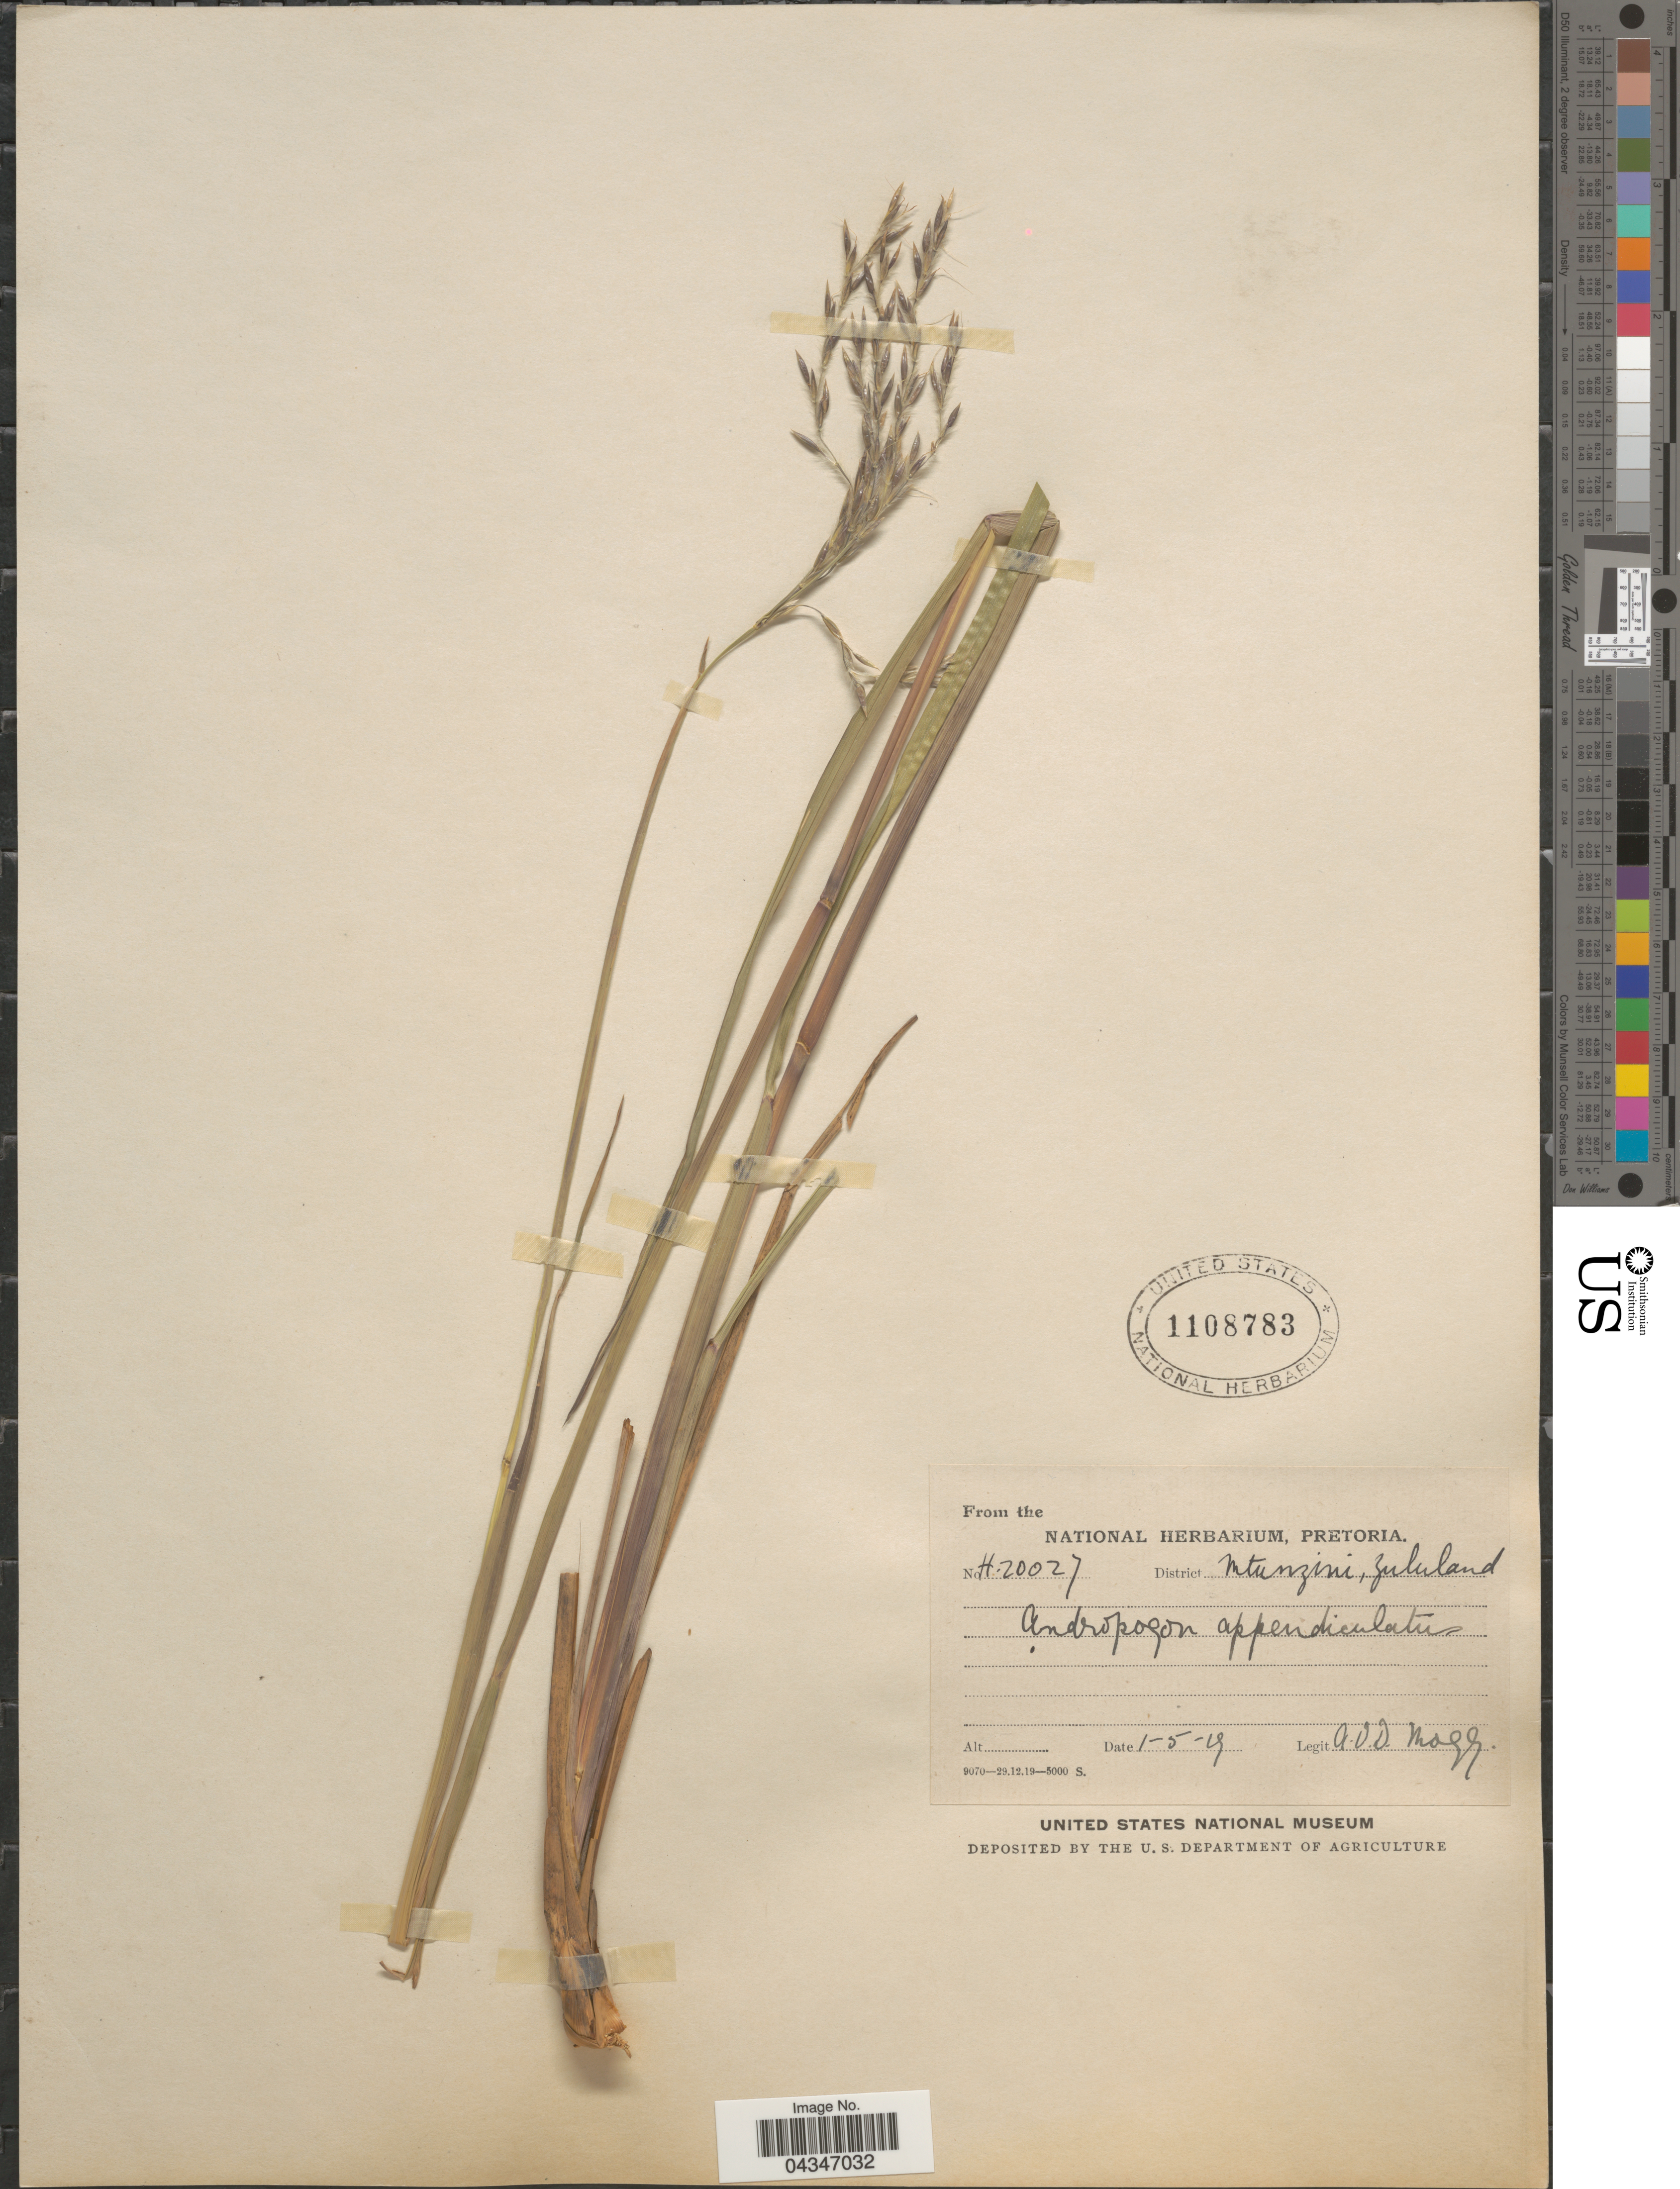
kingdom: Plantae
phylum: Tracheophyta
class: Liliopsida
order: Poales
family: Poaceae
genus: Andropogon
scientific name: Andropogon appendiculatus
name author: Nees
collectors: A. O. Mogg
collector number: H20027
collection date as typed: Transcribed d/m/y: 1/5/19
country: South Africa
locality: District Mtunzini, Zululand.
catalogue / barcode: US 1108783